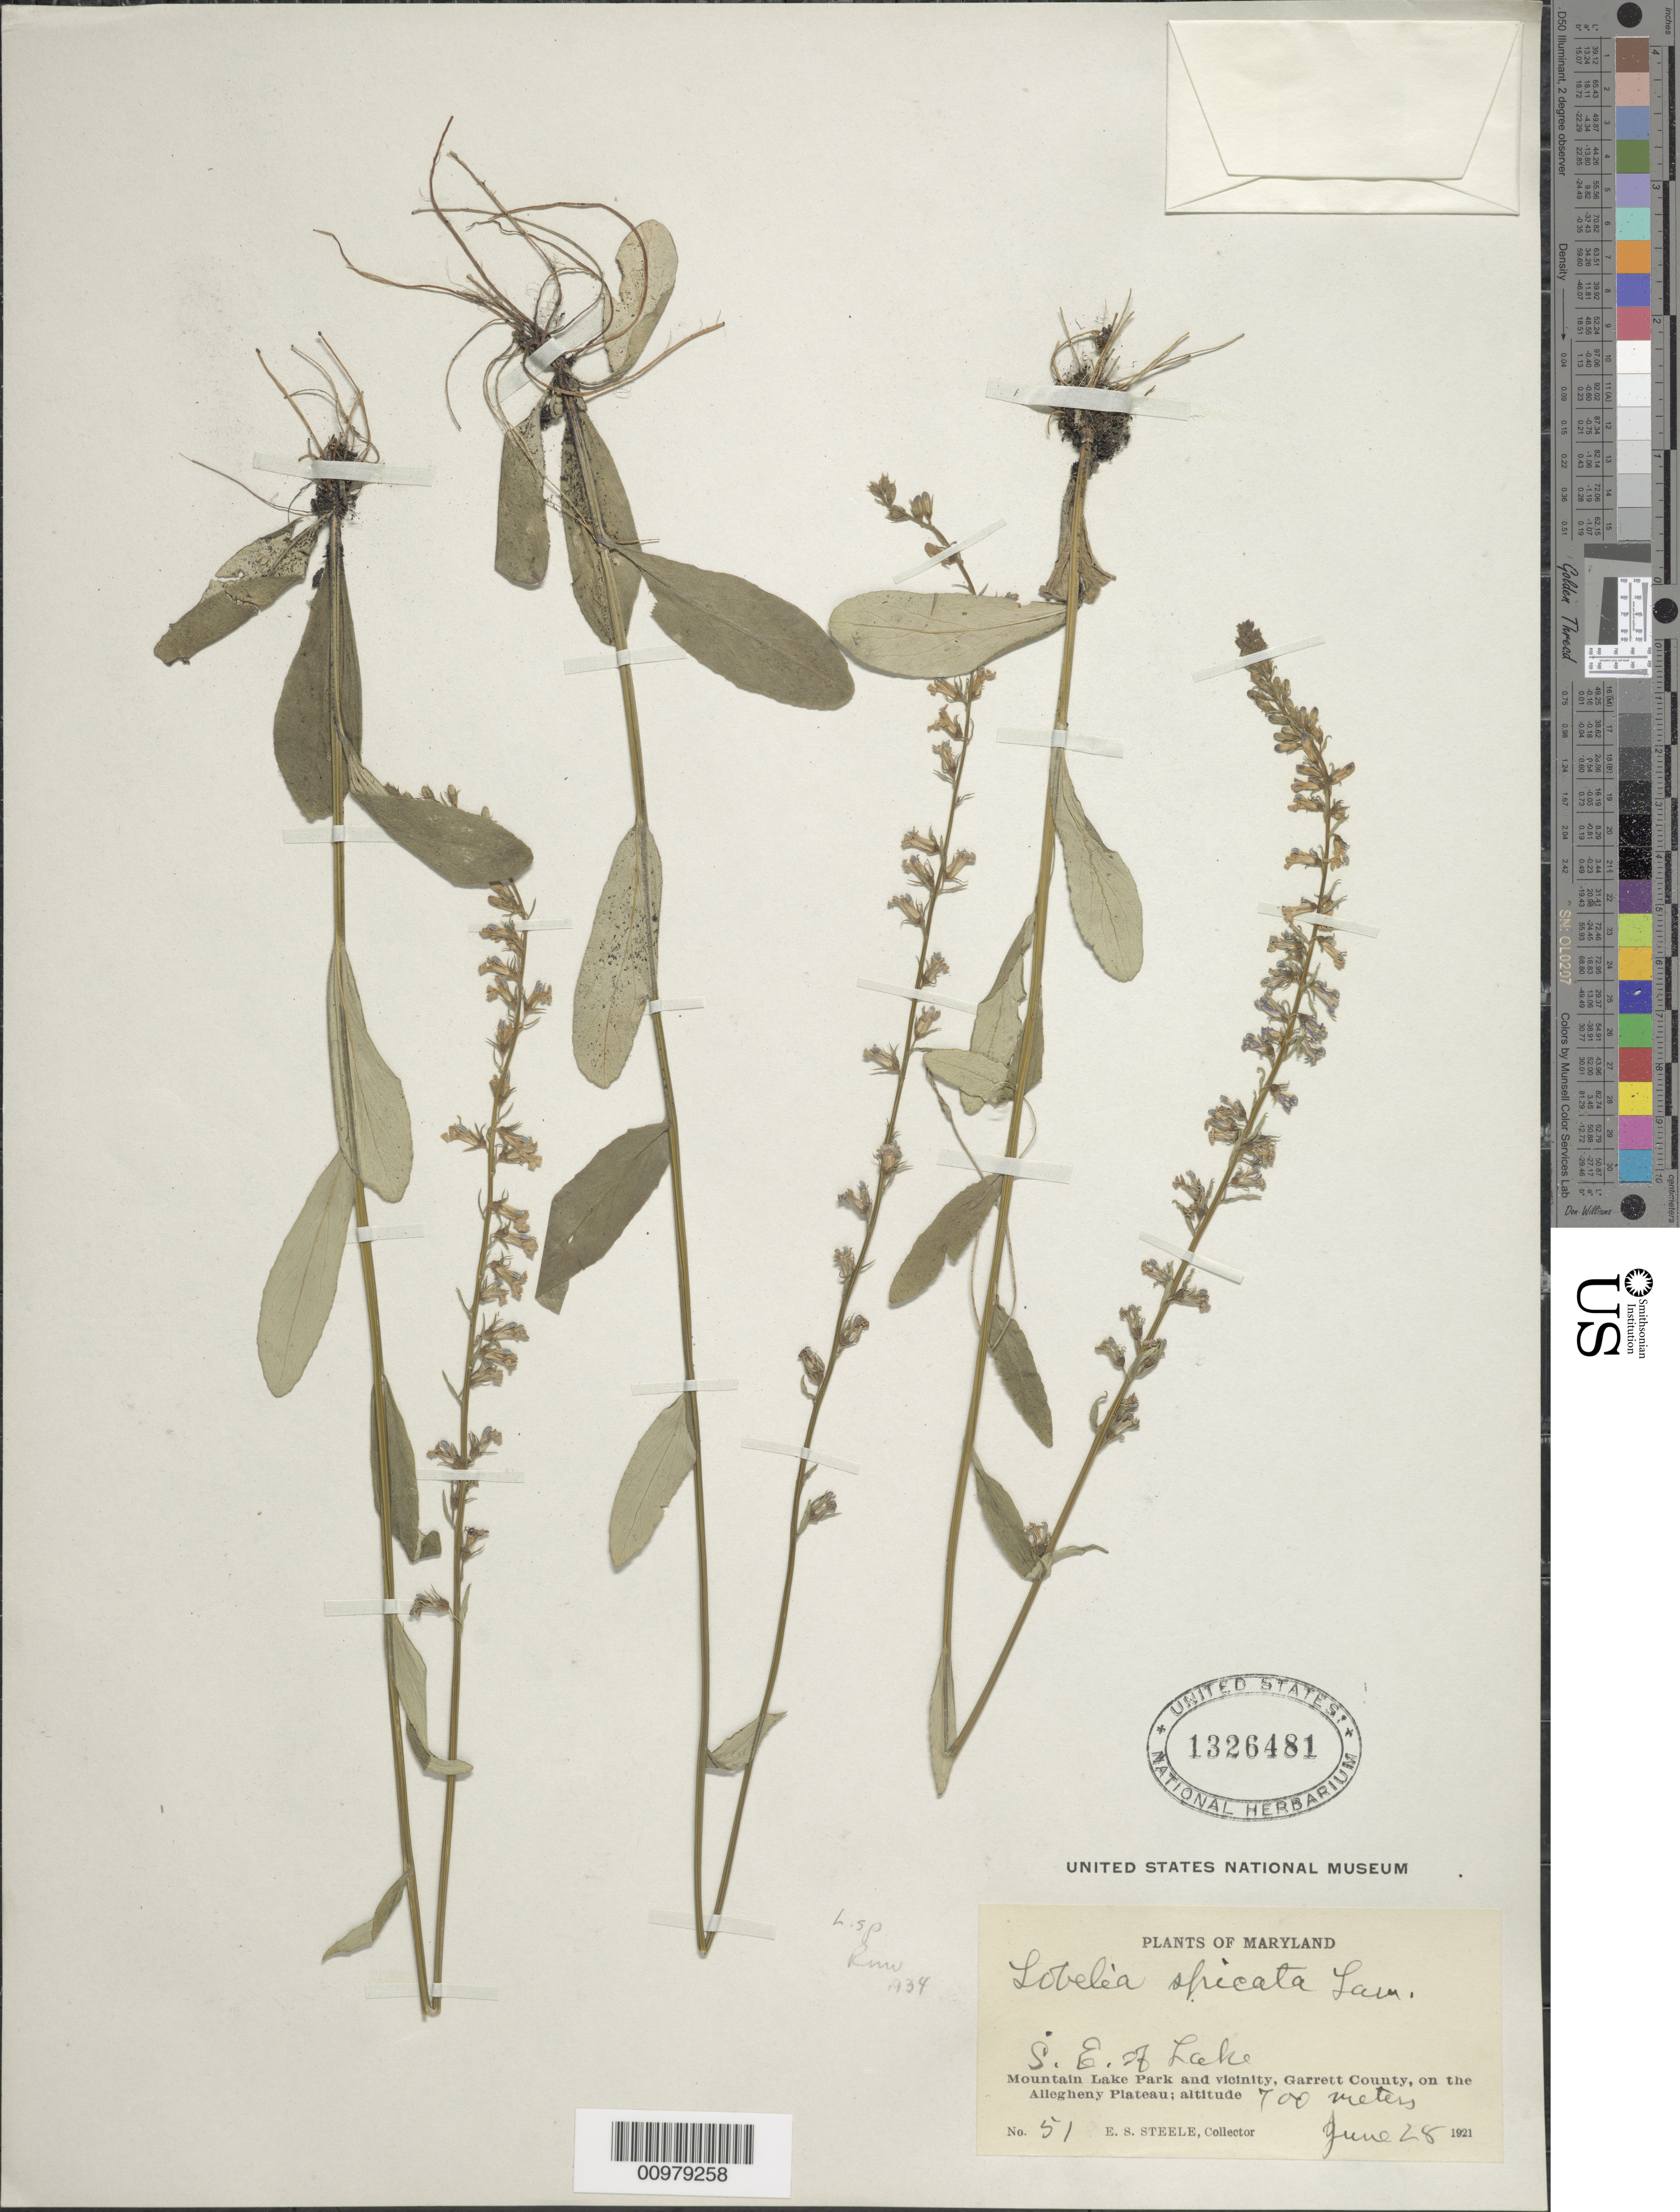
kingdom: Plantae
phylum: Tracheophyta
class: Magnoliopsida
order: Asterales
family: Campanulaceae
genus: Lobelia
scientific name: Lobelia spicata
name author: Lam.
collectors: E. Steele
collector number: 51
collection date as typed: June 28, 1921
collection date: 1921-06-28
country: United States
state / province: Maryland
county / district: Garrett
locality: Mountain Lake Park and vicinity, s.e. of lake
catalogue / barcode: US 1326481